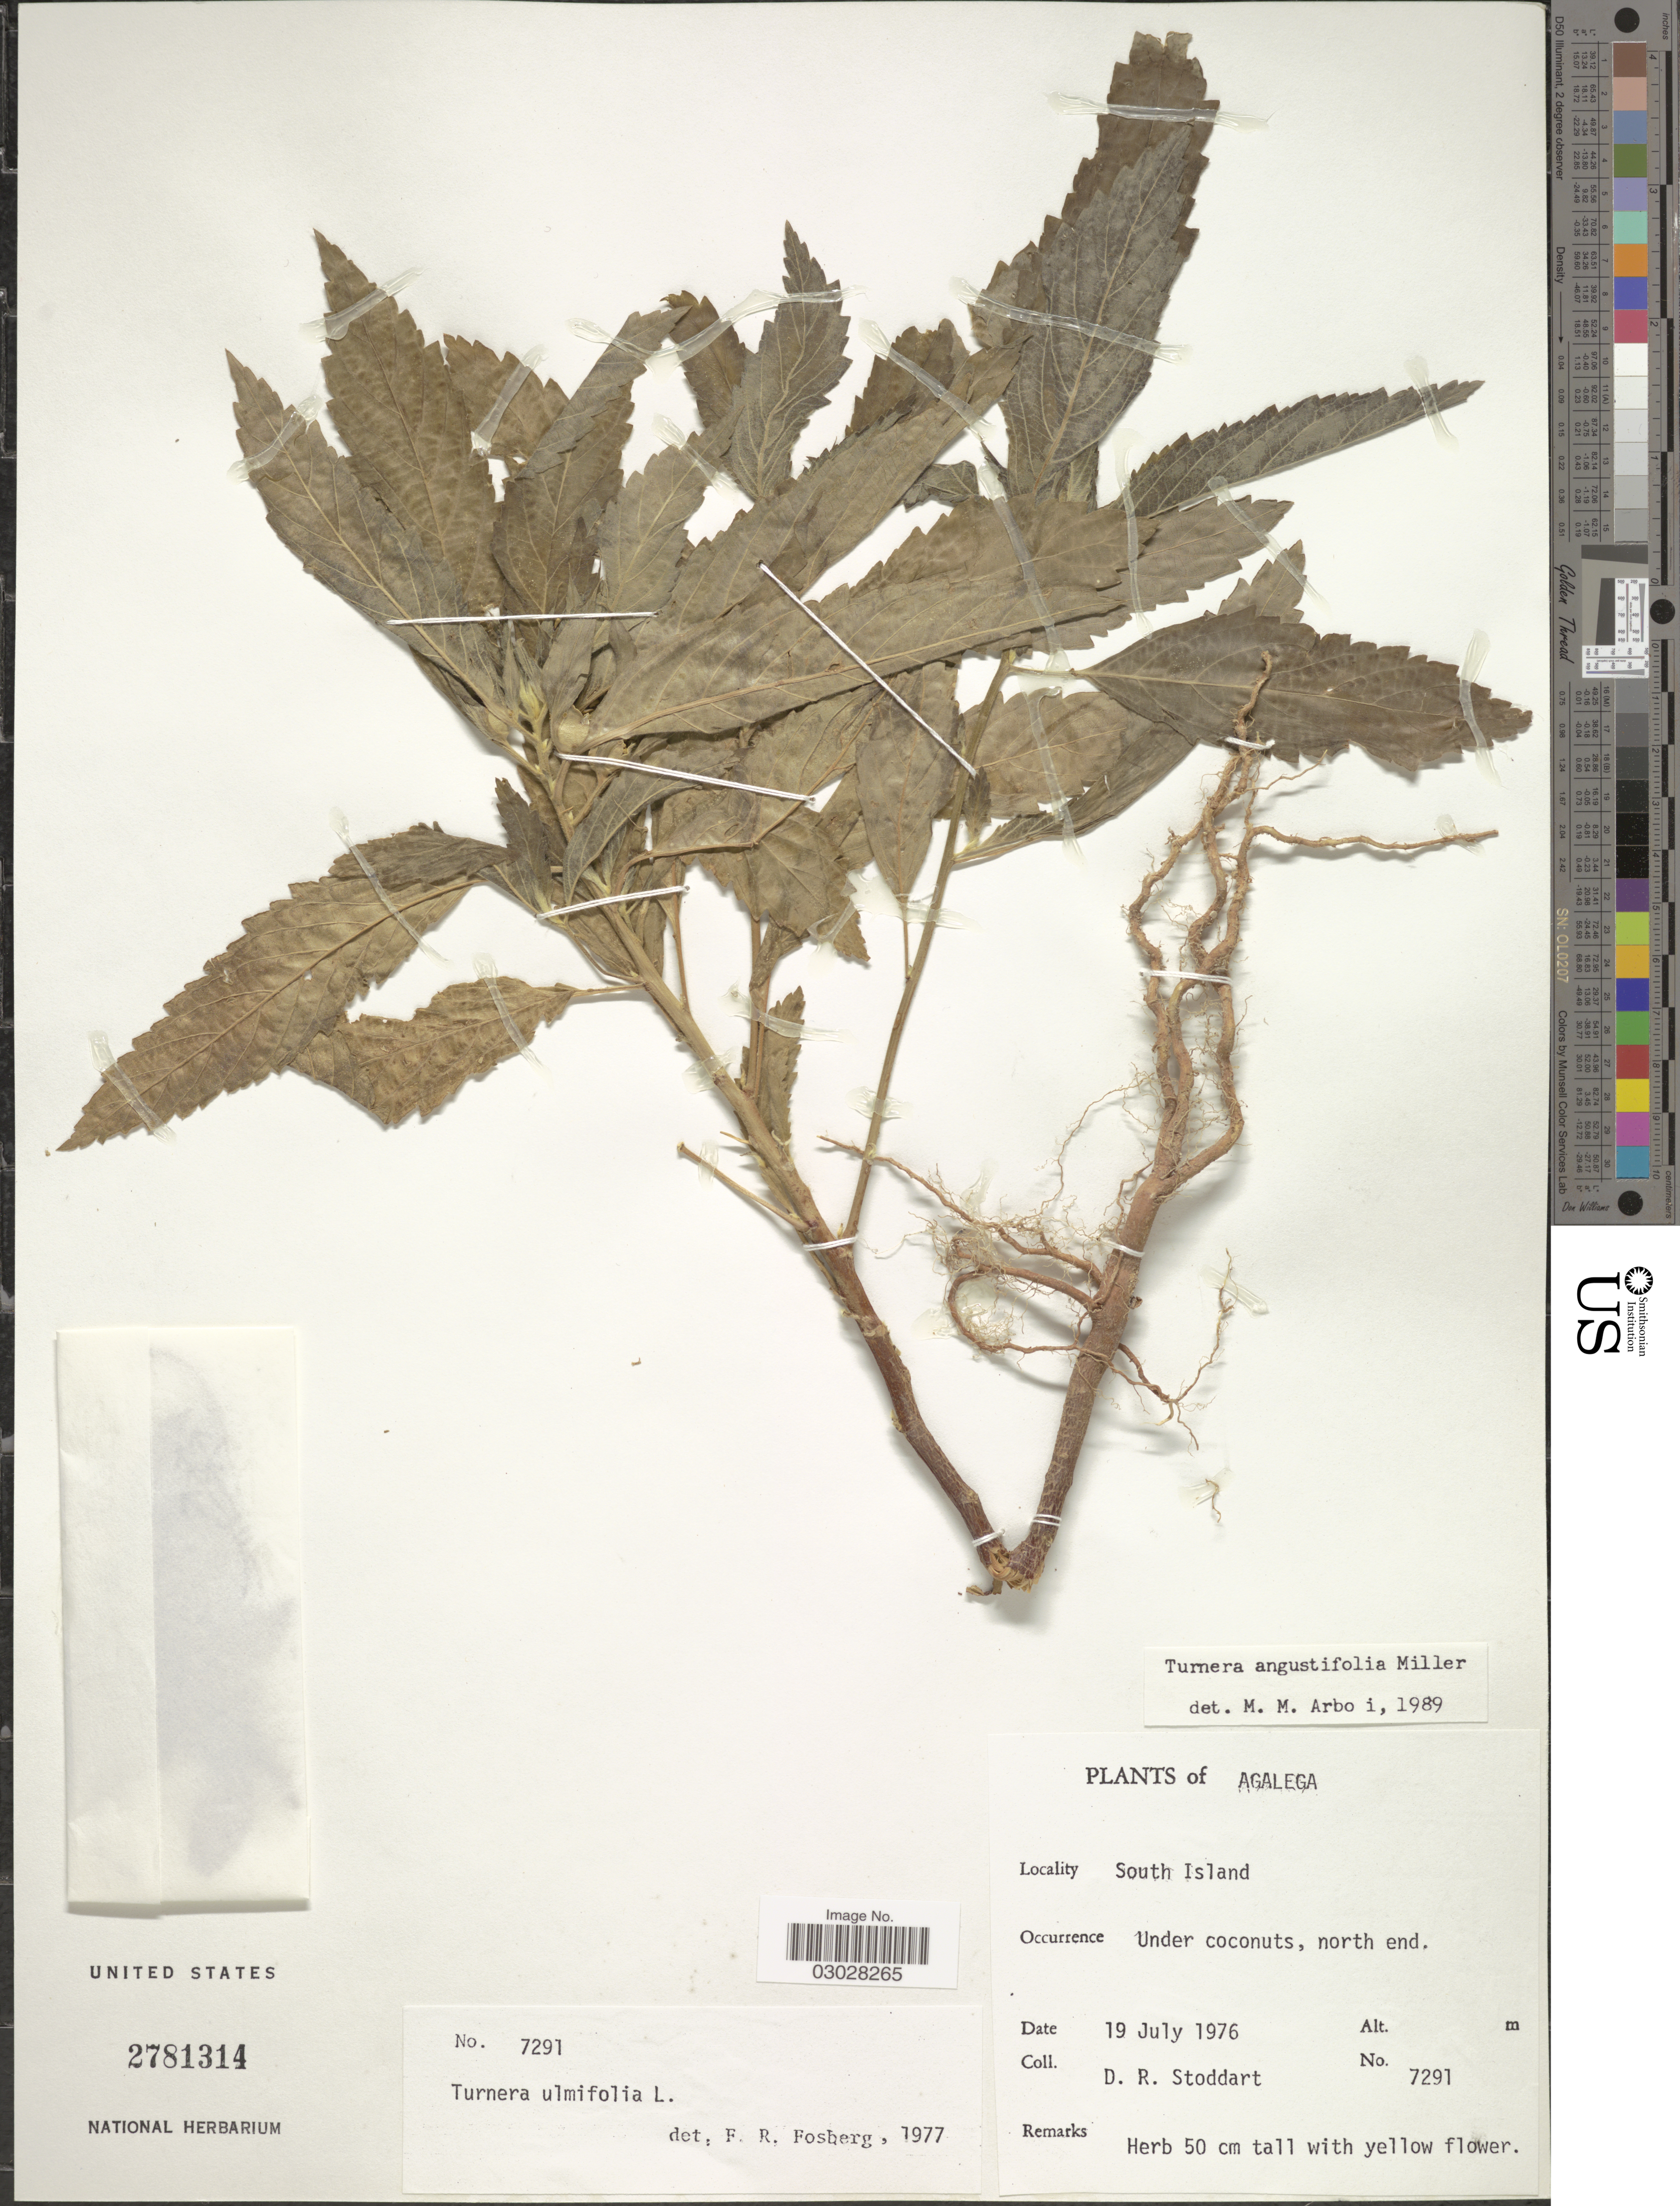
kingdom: Plantae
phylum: Tracheophyta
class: Magnoliopsida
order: Malpighiales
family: Turneraceae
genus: Turnera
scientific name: Turnera ulmifolia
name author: L.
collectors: D. R. Stoddart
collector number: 7291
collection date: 1976-07-19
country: Mauritius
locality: Agalega. South Island. Under coconuts, north end.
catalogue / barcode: US 2781314